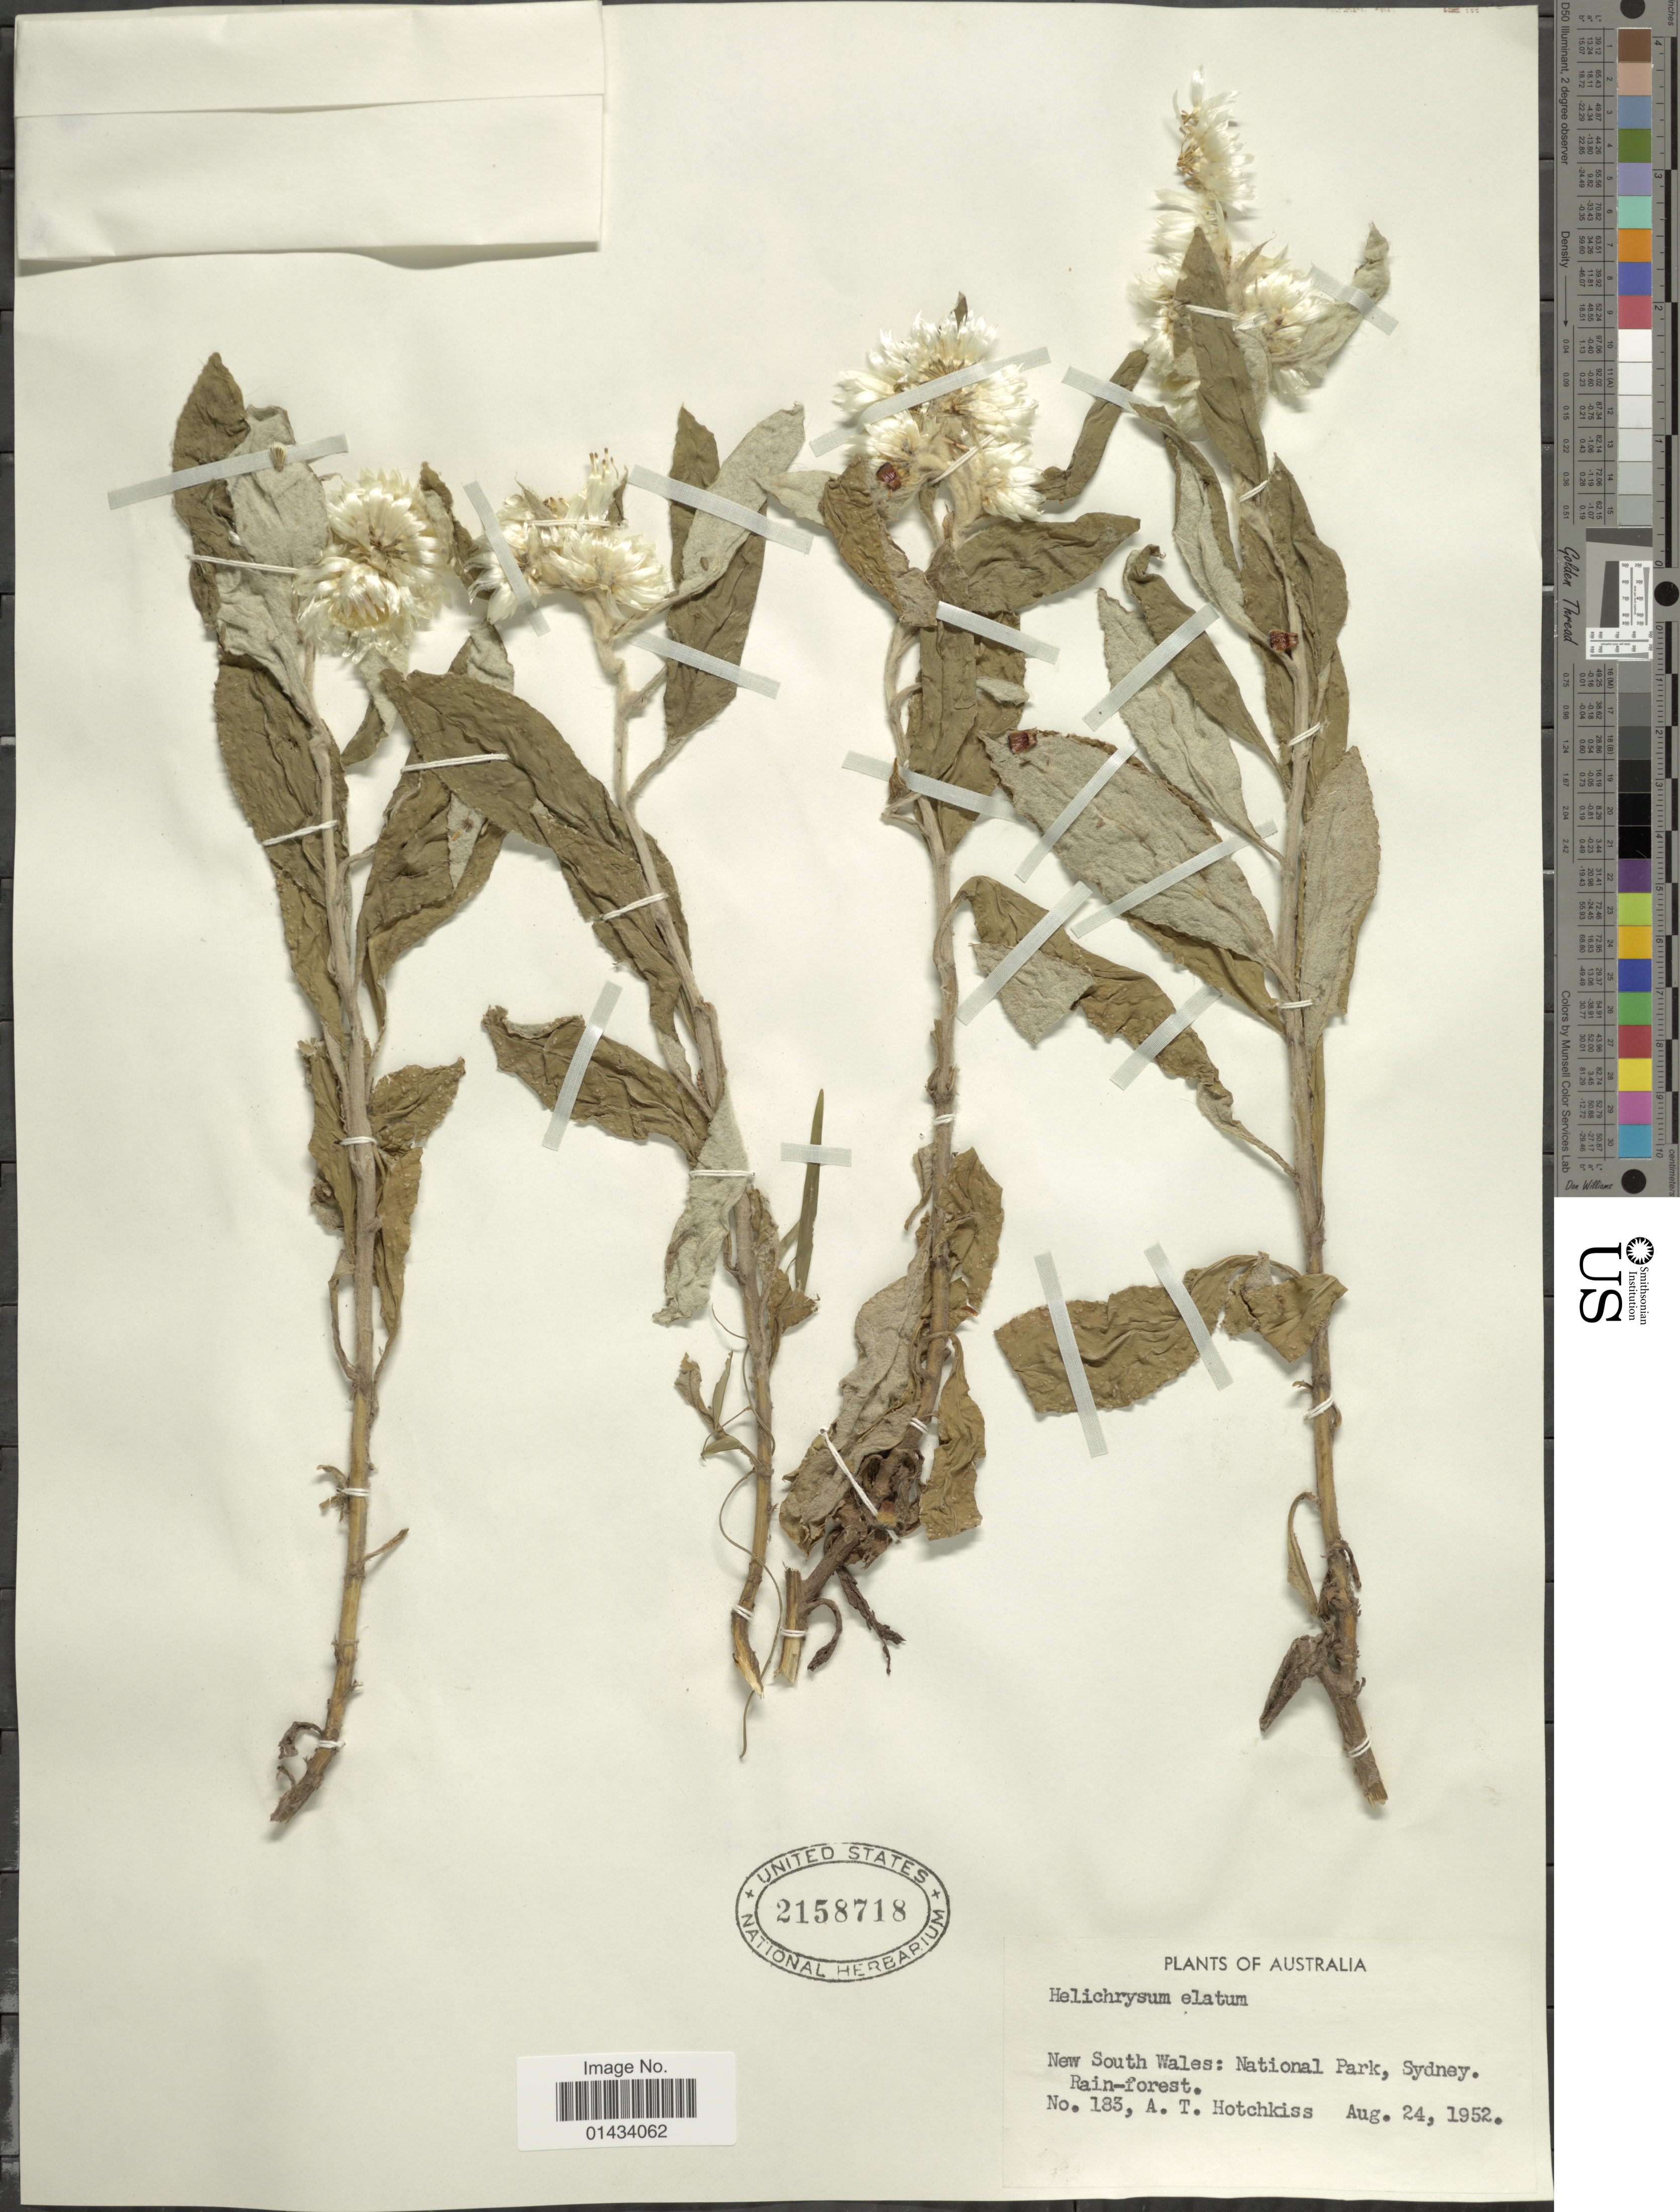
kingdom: Plantae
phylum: Tracheophyta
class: Magnoliopsida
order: Asterales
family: Asteraceae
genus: Coronidium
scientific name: Coronidium elatum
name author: (A. Cunn. ex DC.) Paul G. Wilson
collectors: A. Hotchkiss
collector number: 183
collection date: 1952-08-24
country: Australia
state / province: New South Wales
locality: National Park, Sydney, Rain-forest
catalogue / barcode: US 2158718